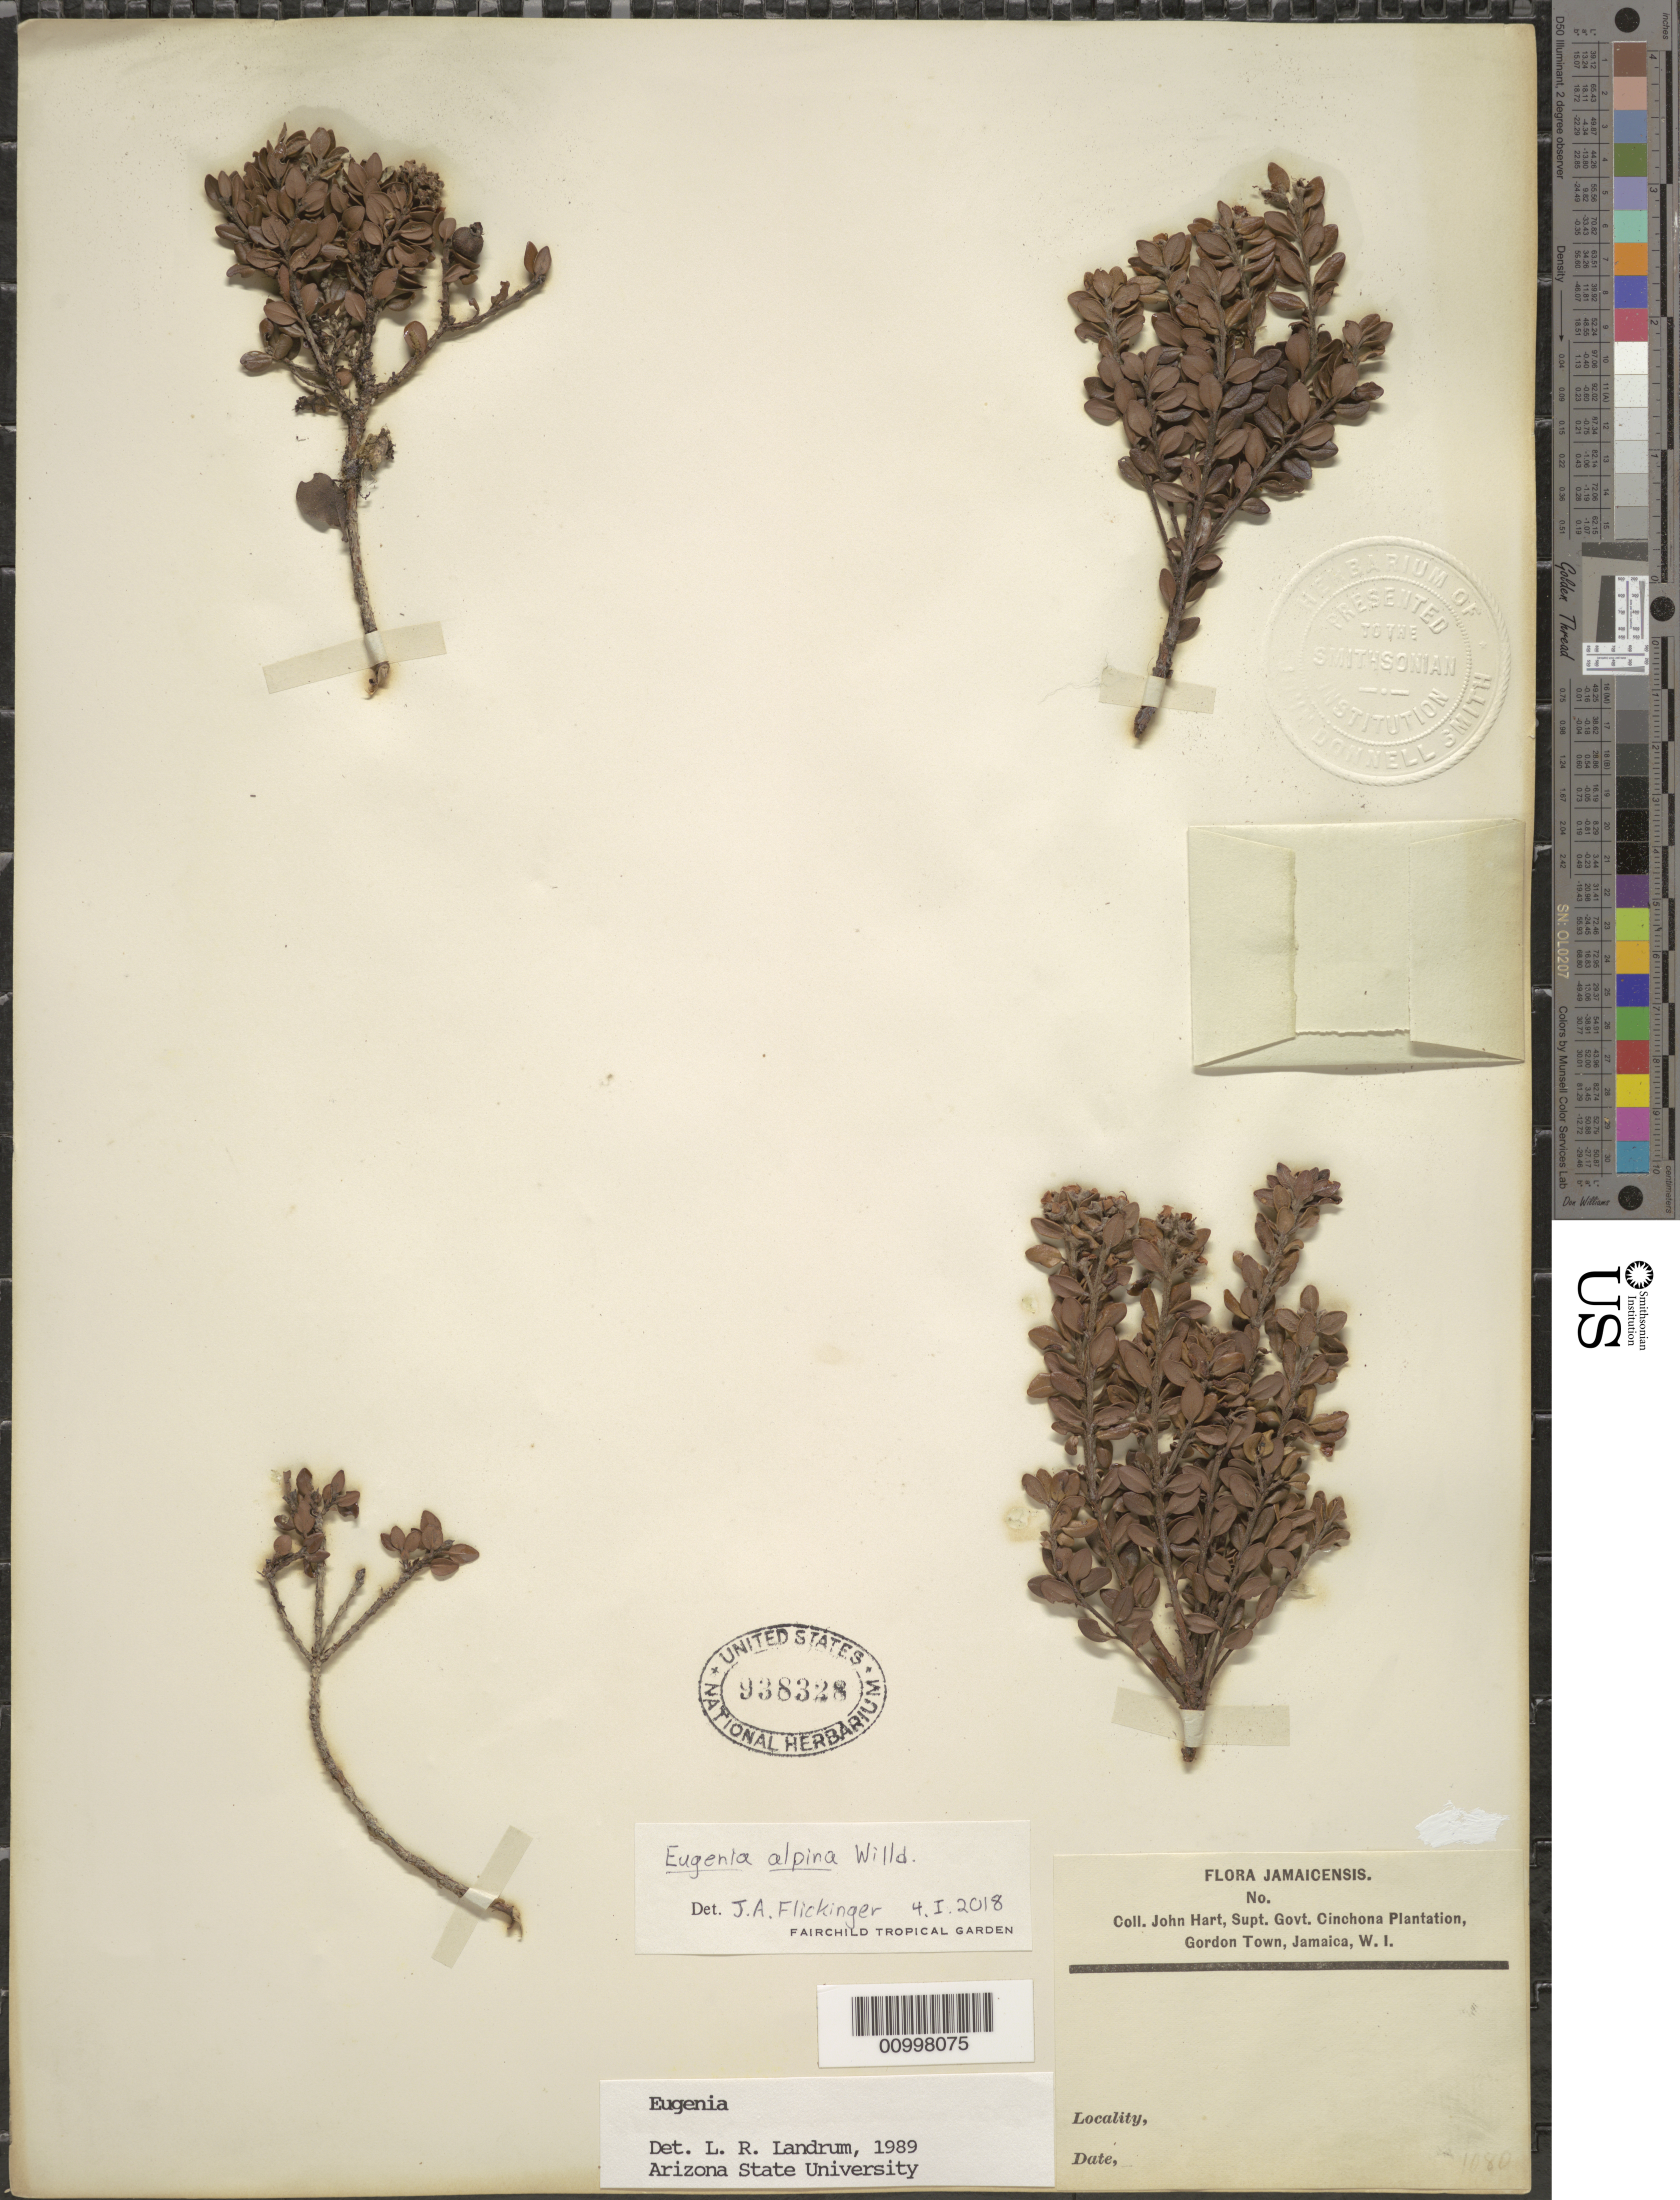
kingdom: Plantae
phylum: Tracheophyta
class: Magnoliopsida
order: Myrtales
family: Myrtaceae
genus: Eugenia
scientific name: Eugenia alpina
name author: (Sw.) Willd.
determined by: Flickinger, Jonathan A.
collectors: J. Hart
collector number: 1080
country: Jamaica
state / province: Saint Andrew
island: Jamaica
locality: Govt. Cinchona Plantation, Gordon Town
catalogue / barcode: US 938328